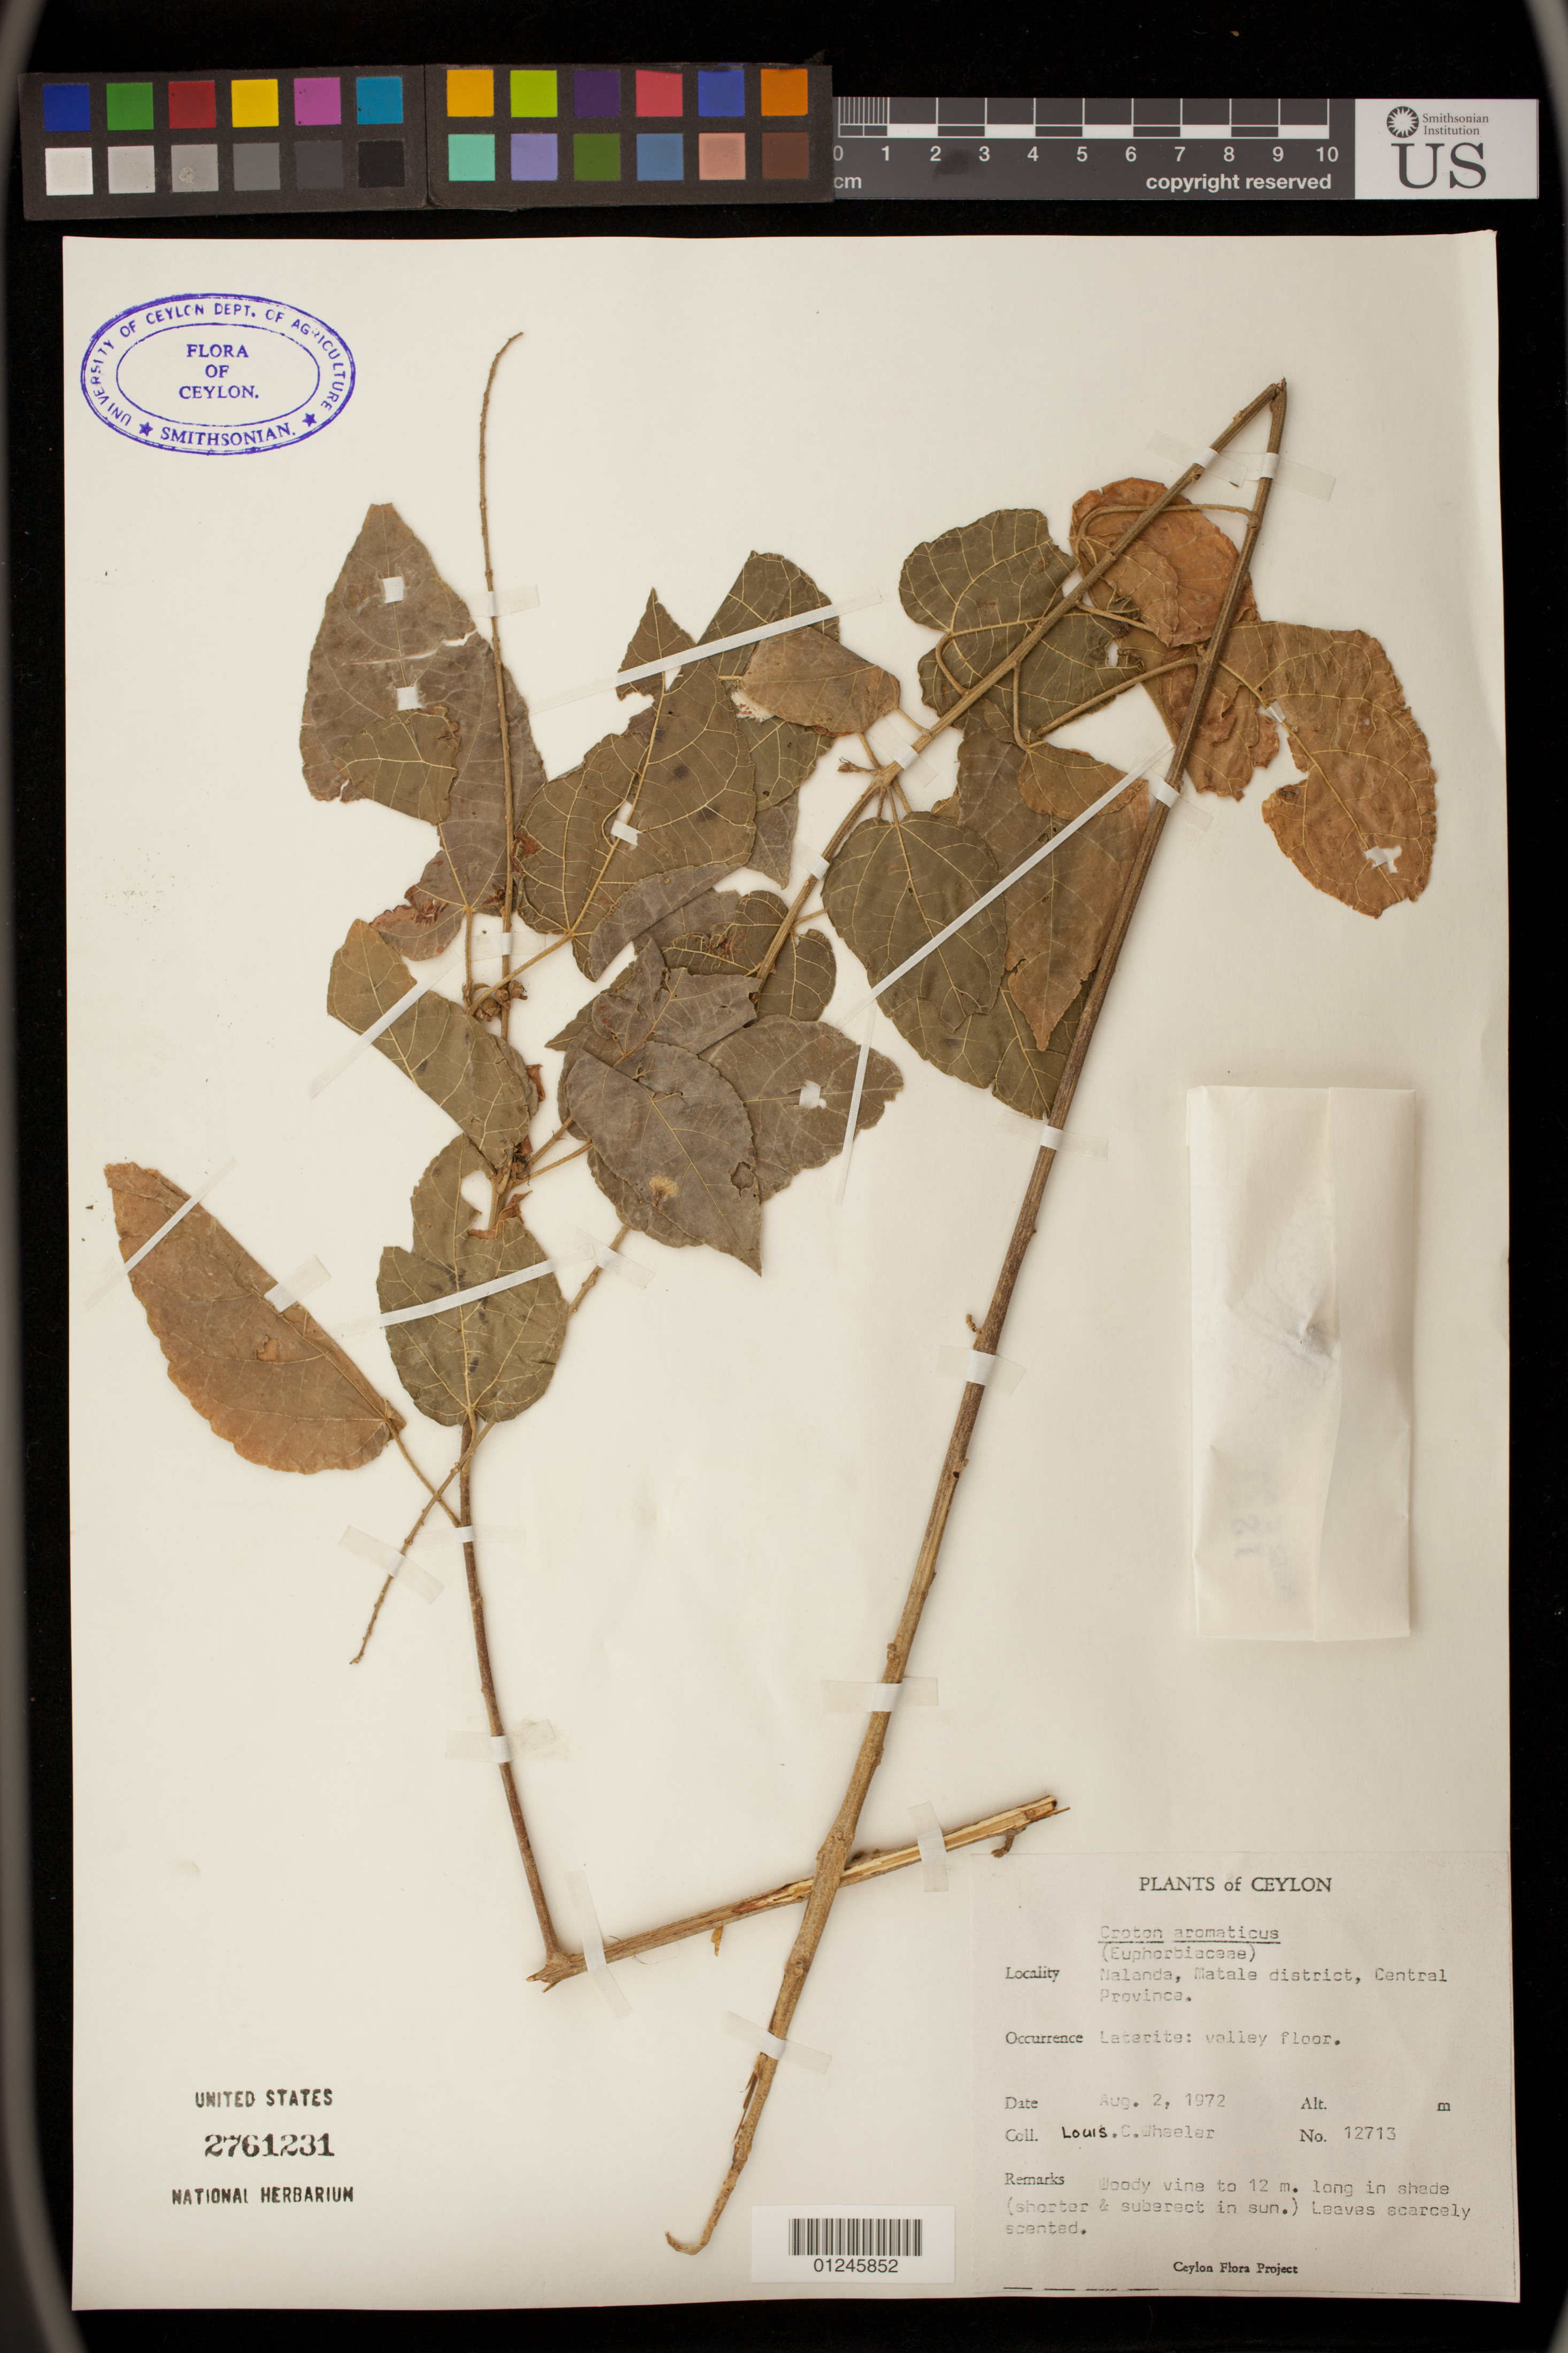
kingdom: Plantae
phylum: Tracheophyta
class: Magnoliopsida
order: Malpighiales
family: Euphorbiaceae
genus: Croton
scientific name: Croton aromaticus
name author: L.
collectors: L. C. Wheeler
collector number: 12713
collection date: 1972-08-02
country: Sri Lanka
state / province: Central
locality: Nalanda, Matale district.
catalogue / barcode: US 2761231